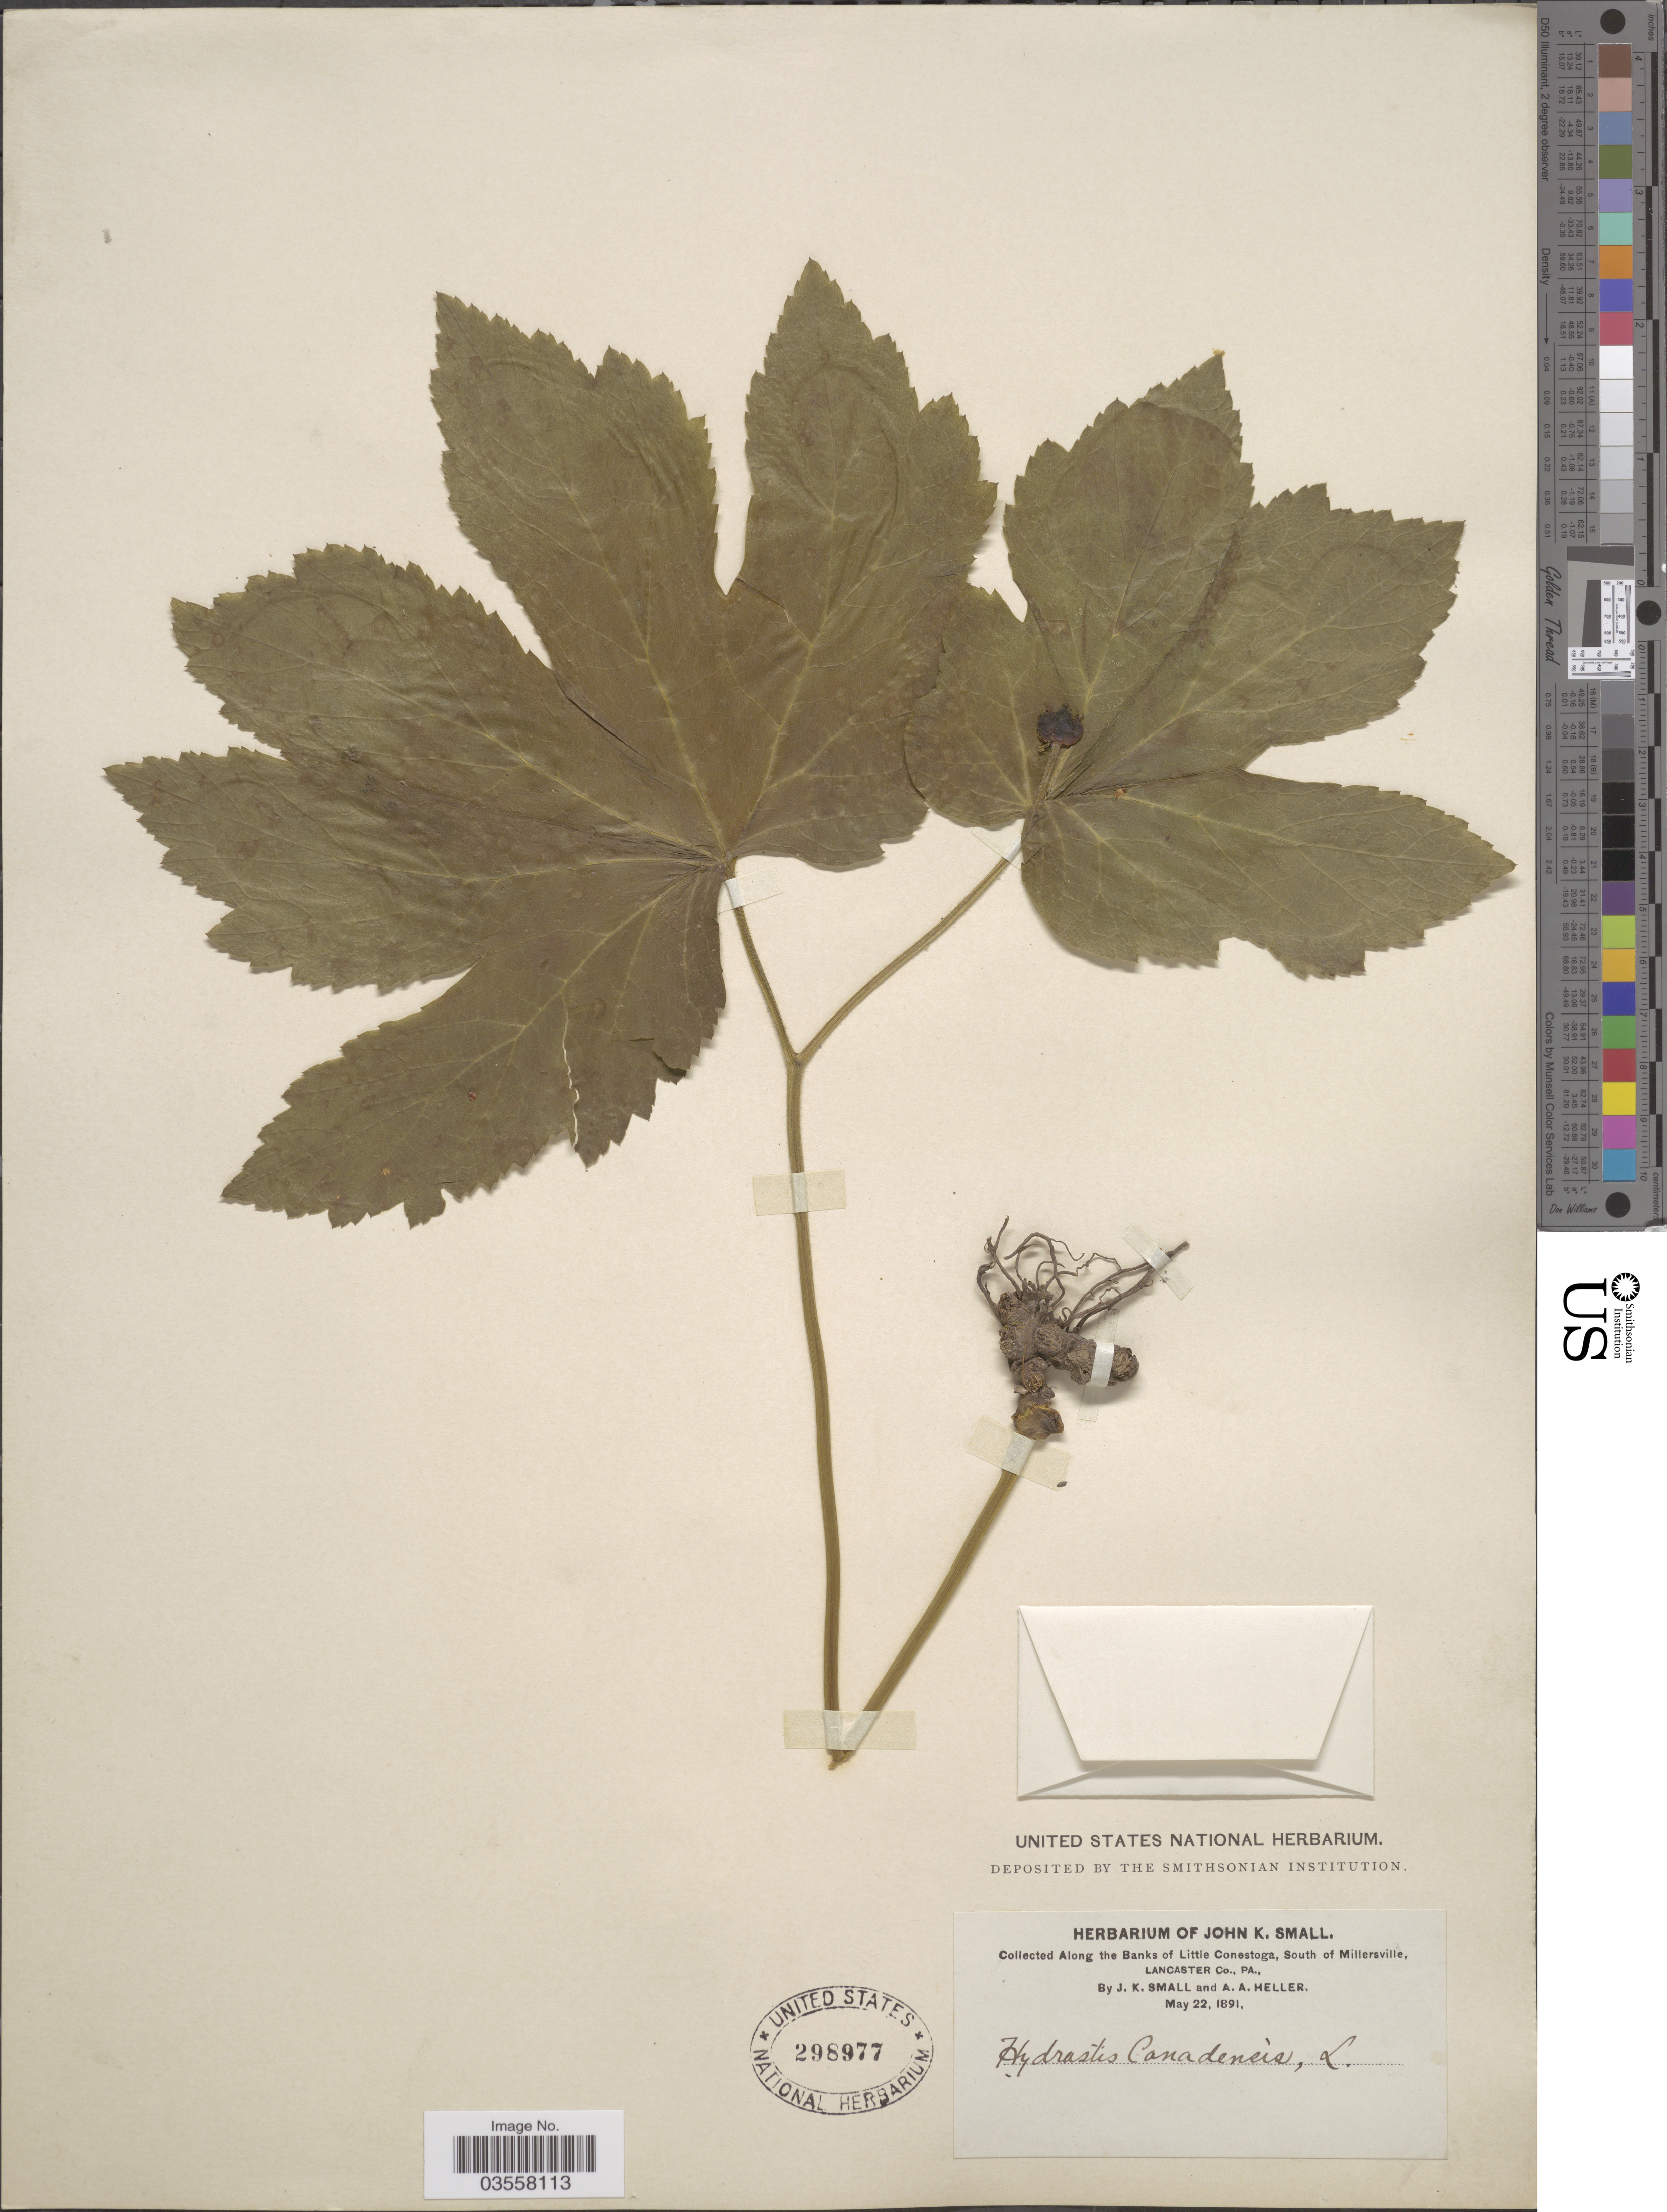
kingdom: Plantae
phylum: Tracheophyta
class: Magnoliopsida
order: Ranunculales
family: Ranunculaceae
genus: Hydrastis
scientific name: Hydrastis canadensis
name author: L.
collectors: J. K. Small & A. A. Heller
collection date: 1891-05-22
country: United States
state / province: Pennsylvania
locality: Along the Banks of Little Conestoga, South of Millersville, Lancaster Co.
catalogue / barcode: US 298977